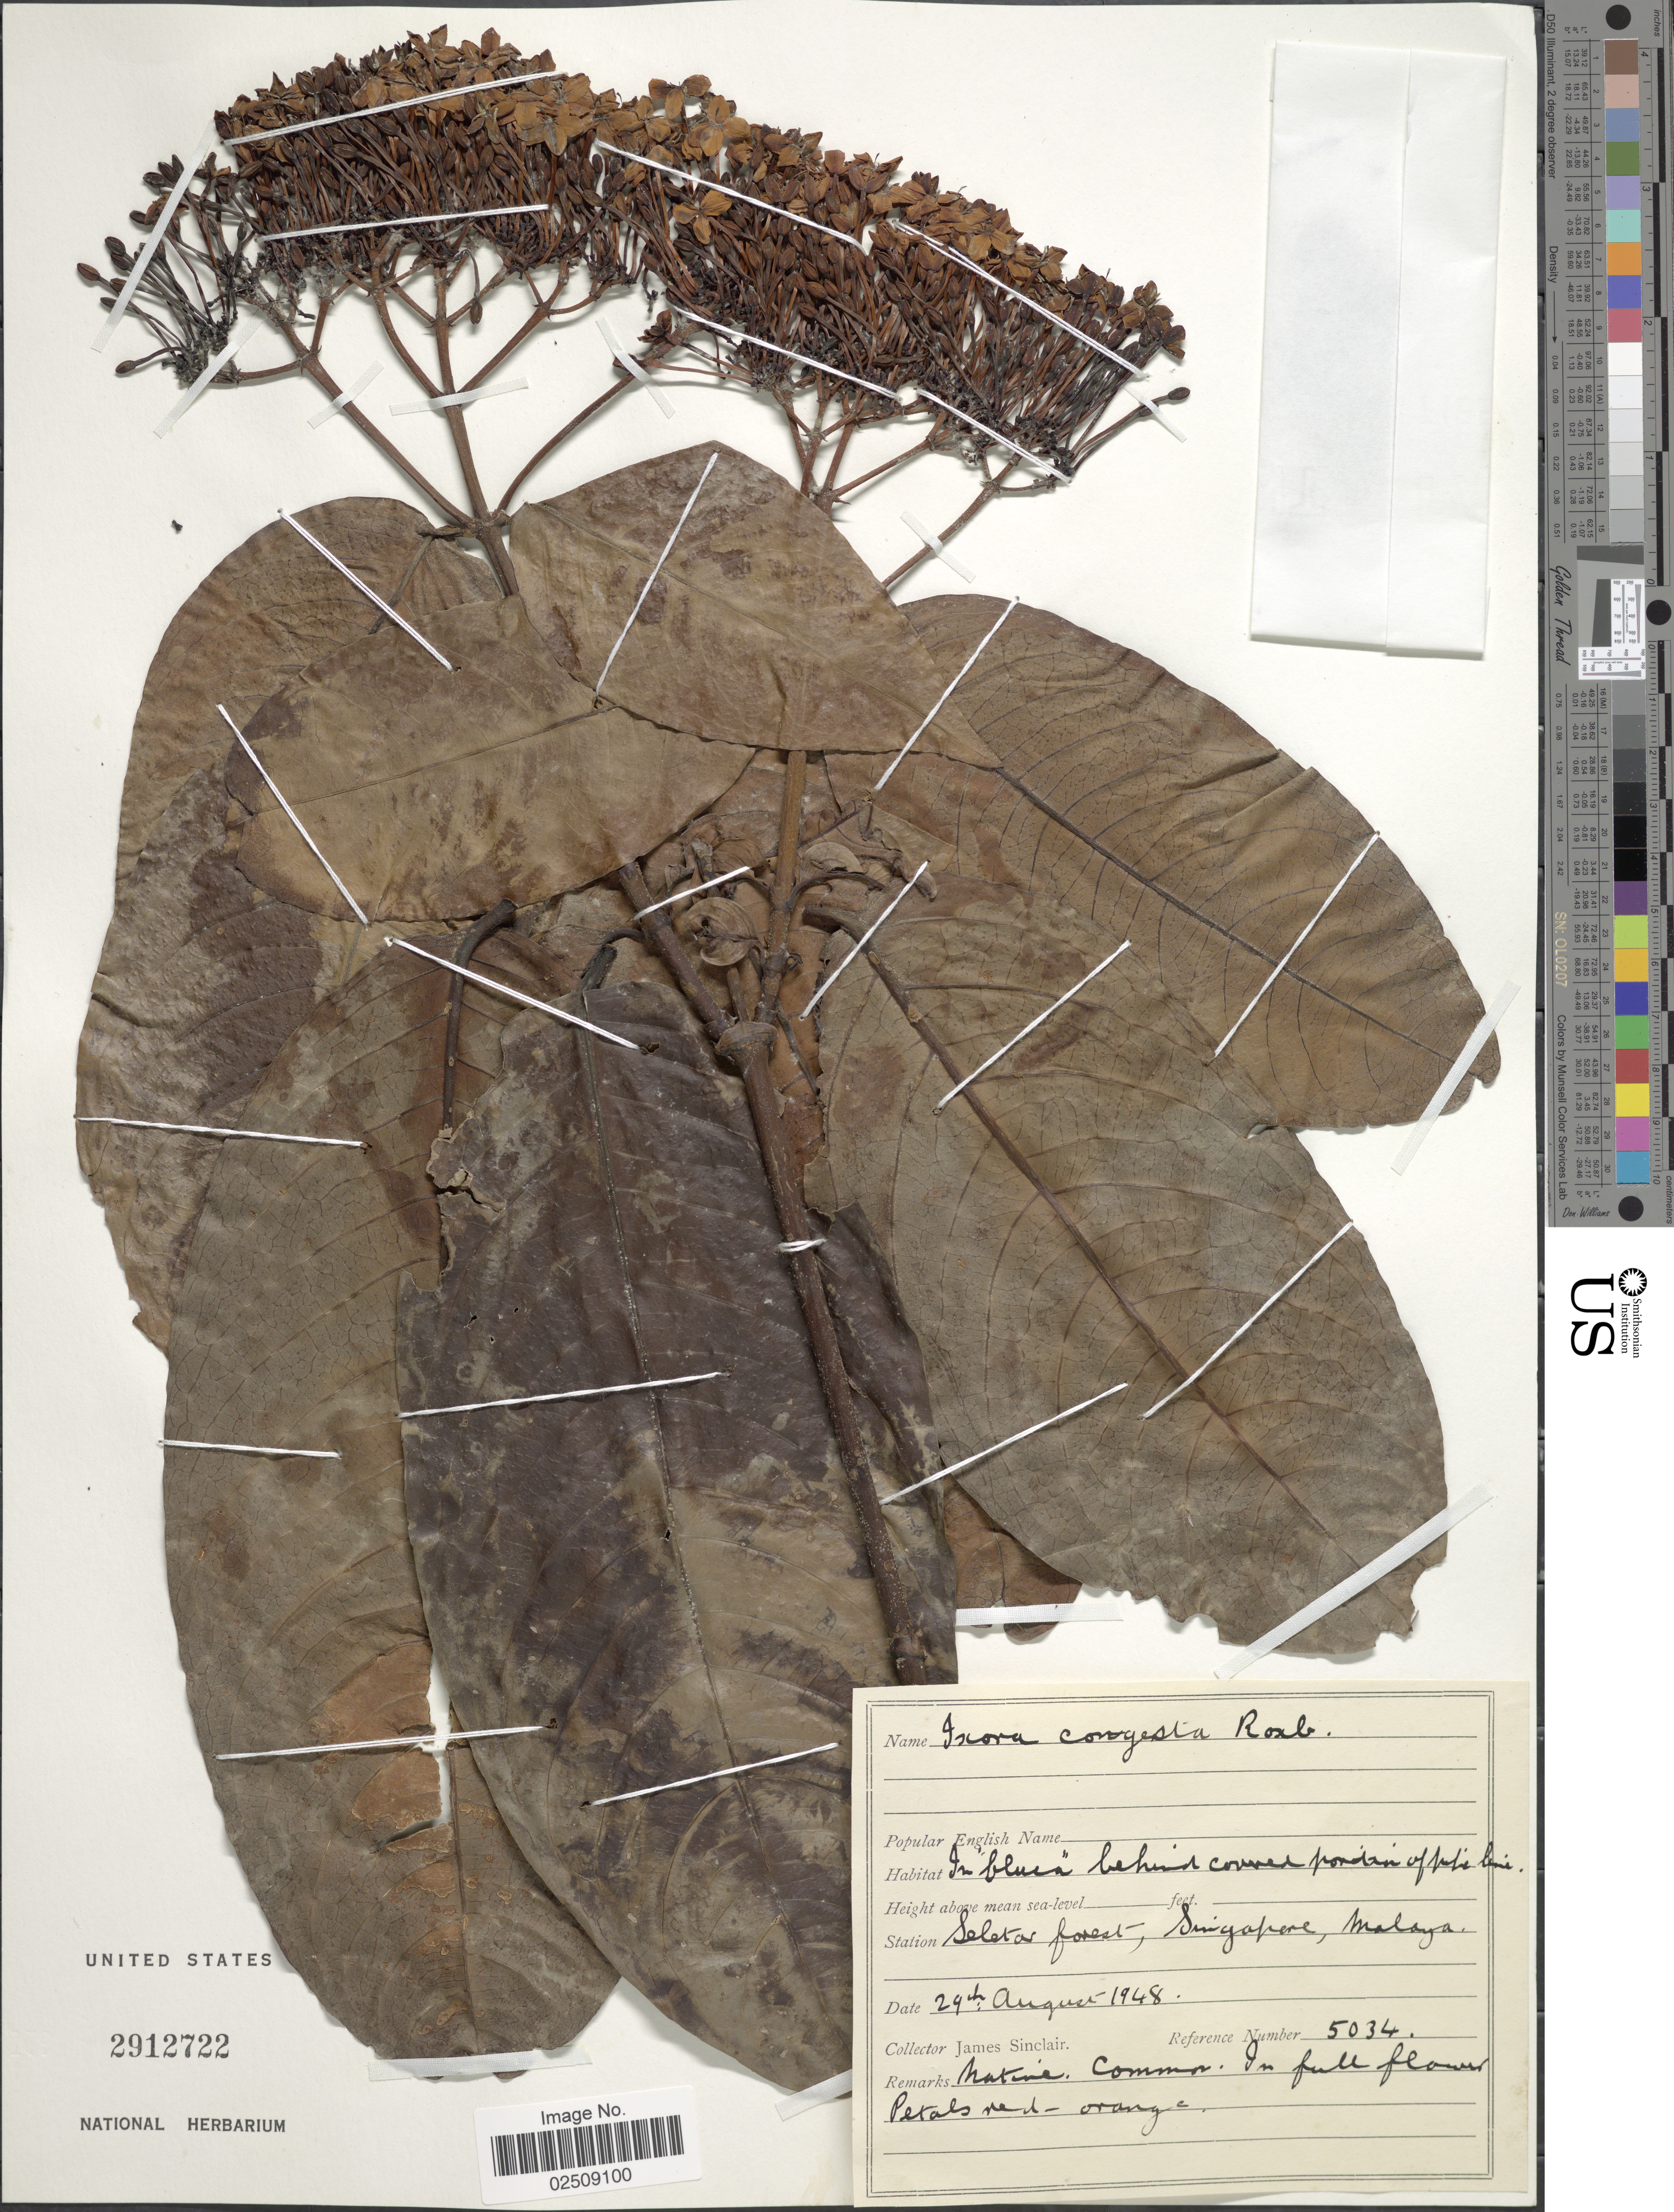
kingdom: Plantae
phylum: Tracheophyta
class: Magnoliopsida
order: Gentianales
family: Rubiaceae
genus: Ixora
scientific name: Ixora congesta x I. macrothyrsa (Teijsm. & Binn.) N.E. Br. 'Thai Flame'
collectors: J. Sinclair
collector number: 5034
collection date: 1948-08-29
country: Singapore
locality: Seletor forest, Singapore, Malaya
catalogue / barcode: US 2912722